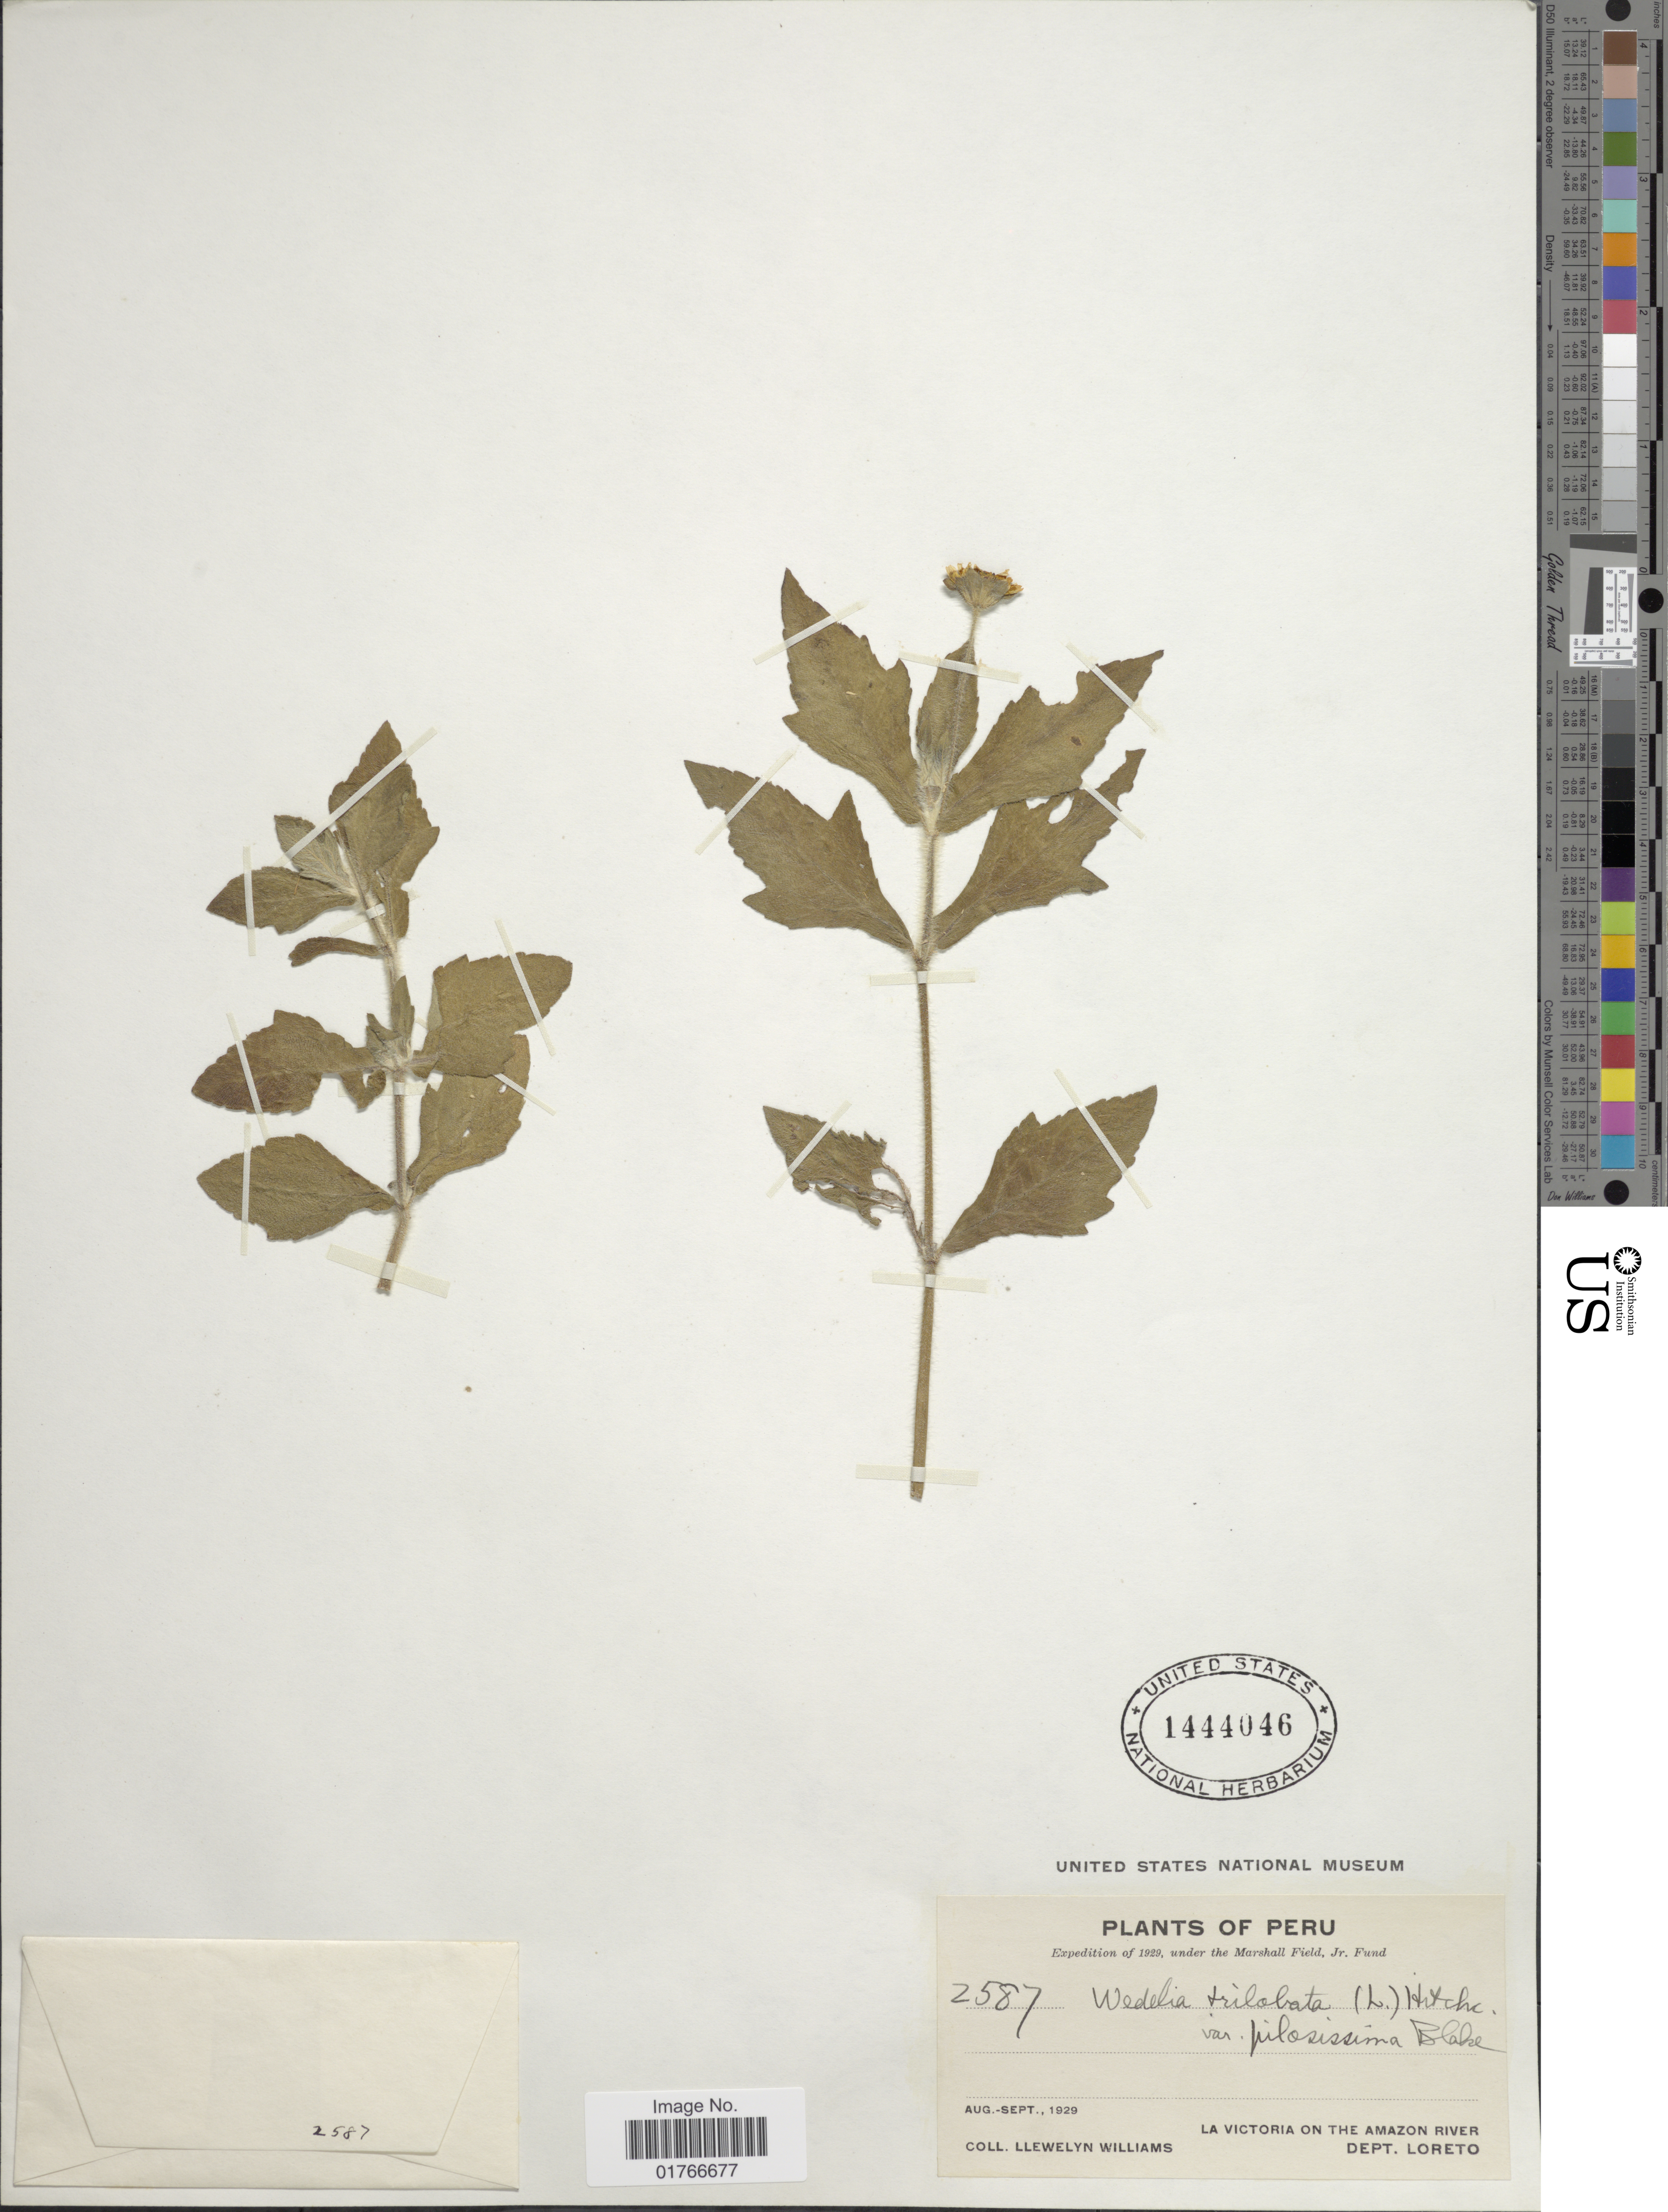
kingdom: Plantae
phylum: Tracheophyta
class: Magnoliopsida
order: Asterales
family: Asteraceae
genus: Wedelia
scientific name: Wedelia trilobata var. pilosissima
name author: S.F. Blake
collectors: Ll. Williams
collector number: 2587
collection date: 1929-08/1929-09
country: Peru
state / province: Loreto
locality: La Victoria on the Amazon River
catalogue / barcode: US 1444046